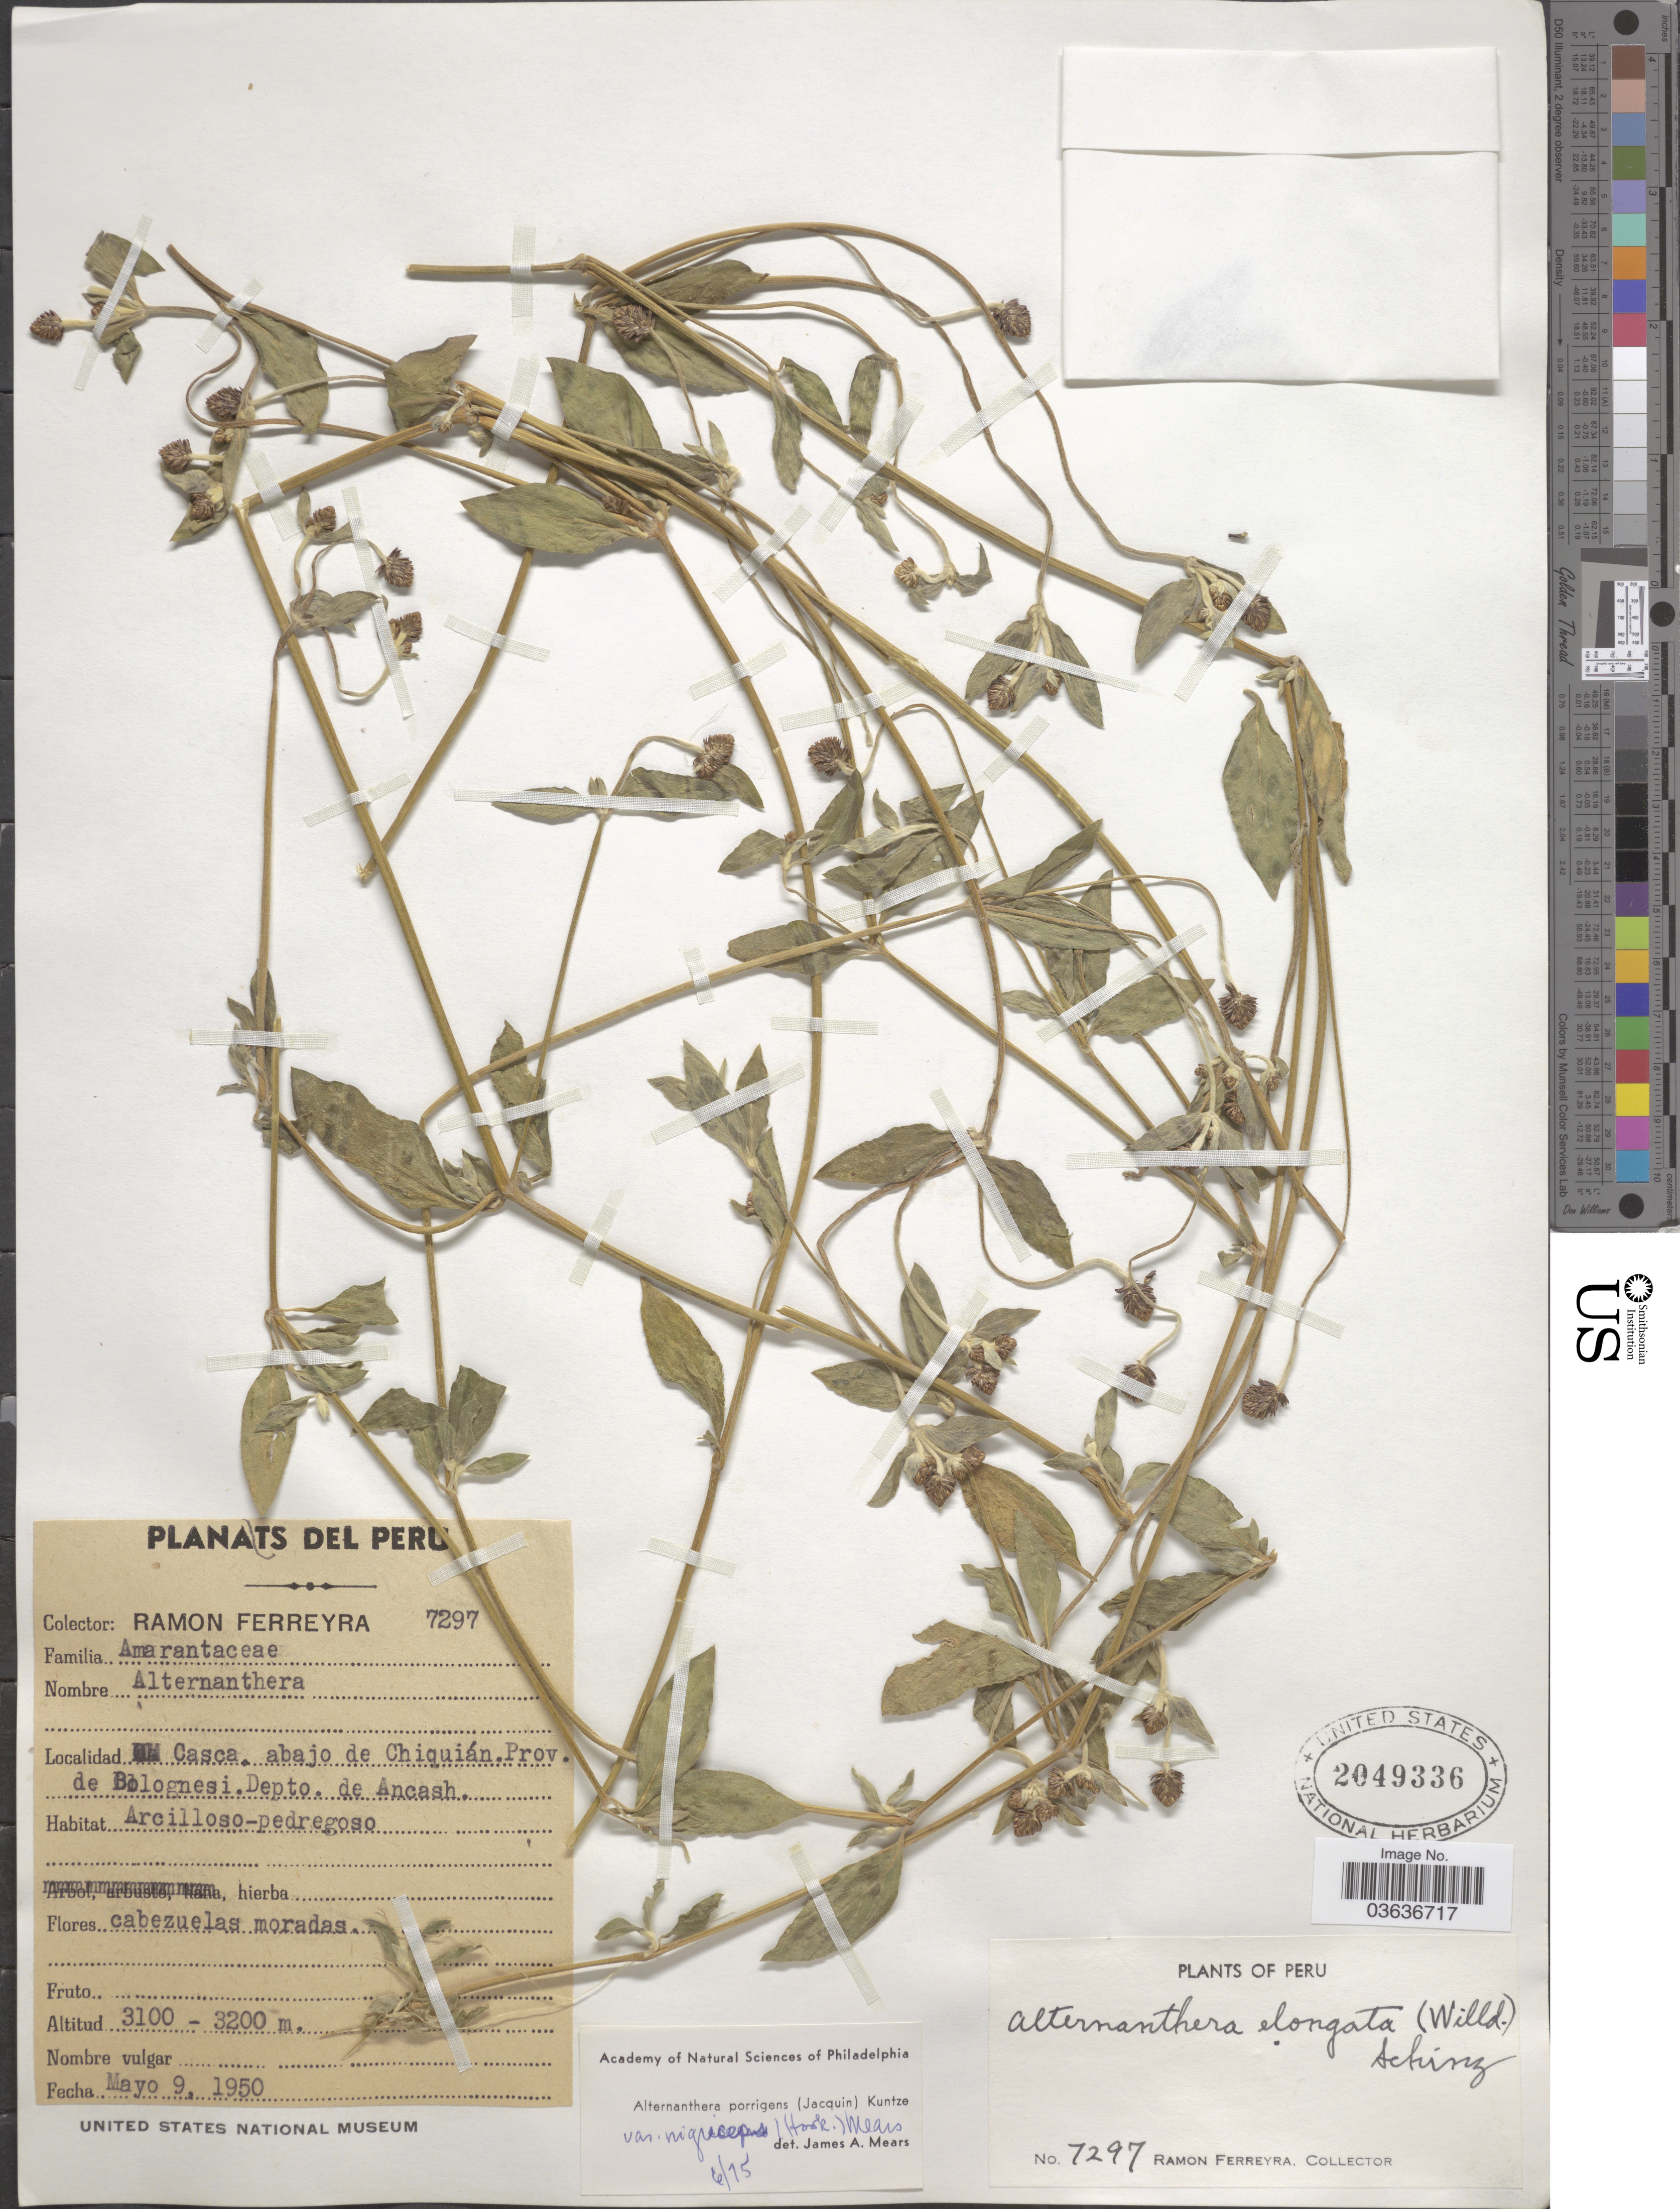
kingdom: Plantae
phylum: Tracheophyta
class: Magnoliopsida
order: Caryophyllales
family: Amaranthaceae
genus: Alternanthera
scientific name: Alternanthera porrigens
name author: (Jacq.) Kuntze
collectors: R. A. Ferreyra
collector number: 7297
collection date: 1950-05-09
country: Peru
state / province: Ancash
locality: Casca. abajo de Chiquián. Prov. de Bolognesi. Depto. de Ancash.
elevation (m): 3100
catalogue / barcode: US 2049336